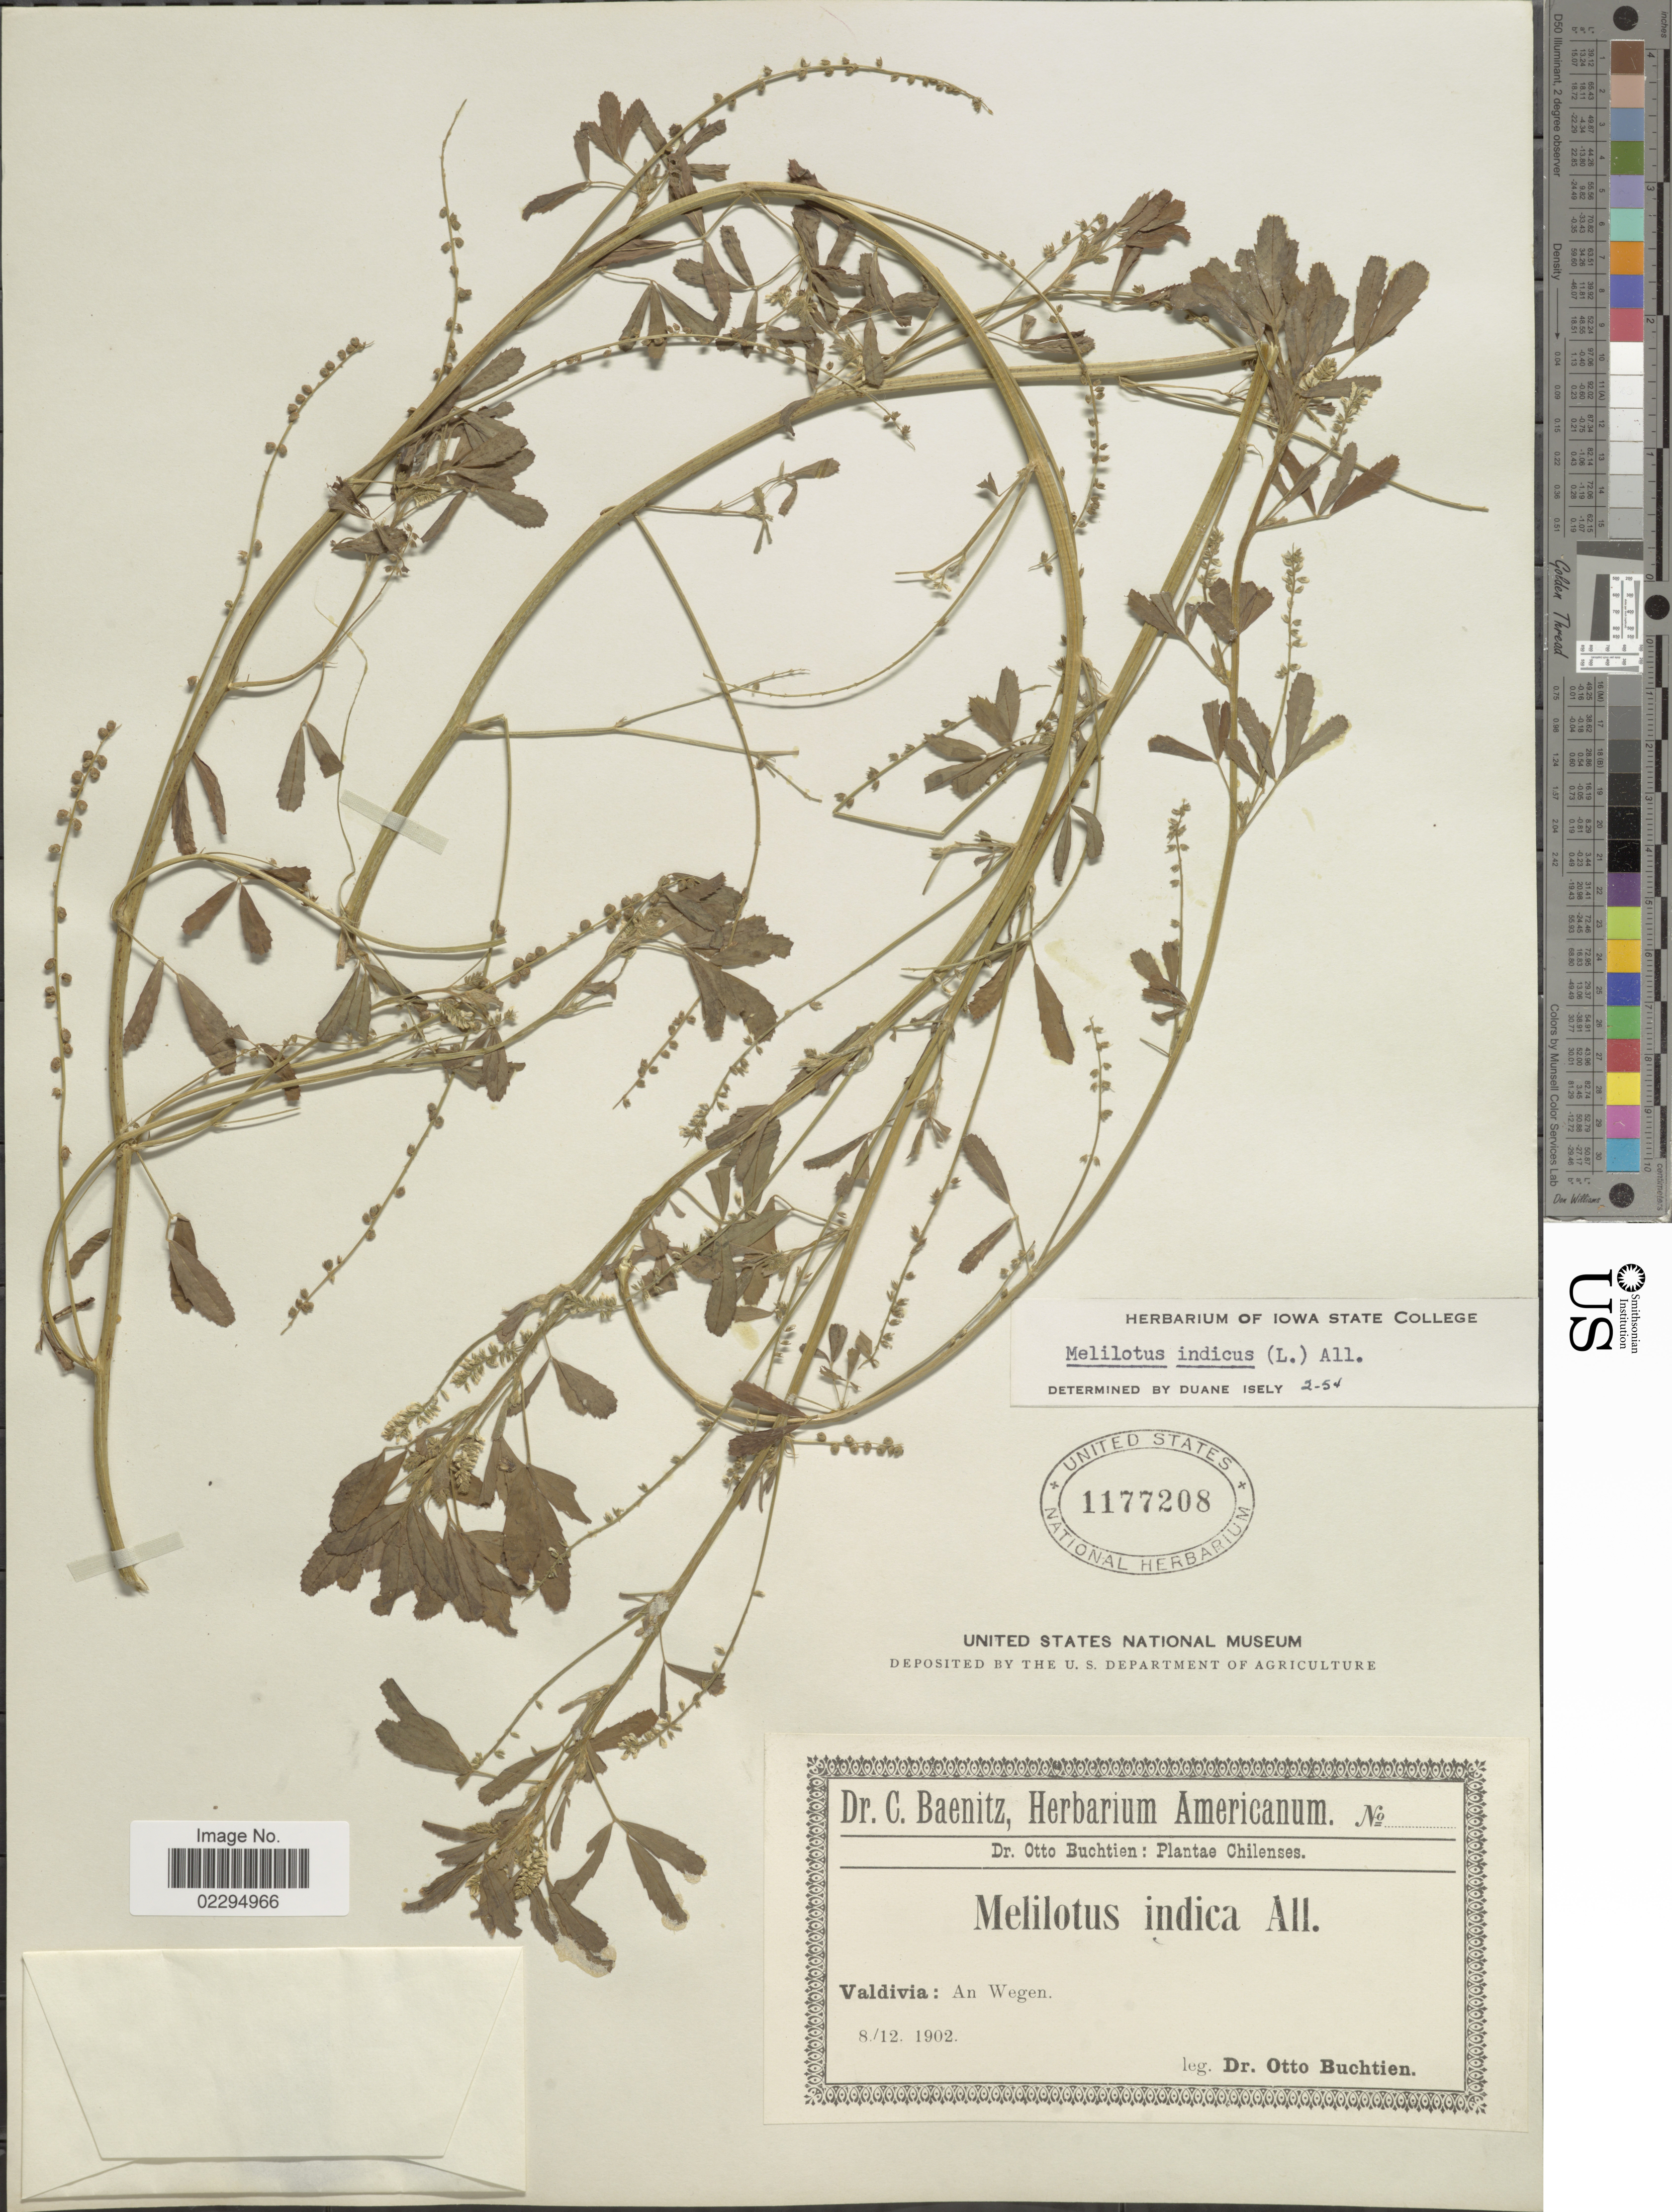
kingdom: Plantae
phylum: Tracheophyta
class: Magnoliopsida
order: Fabales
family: Fabaceae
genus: Melilotus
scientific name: Melilotus indicus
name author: (L.) All.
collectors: O. Buchtien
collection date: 1902-12-08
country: Chile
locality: Valdivia: An Wegen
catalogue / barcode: US 1177208